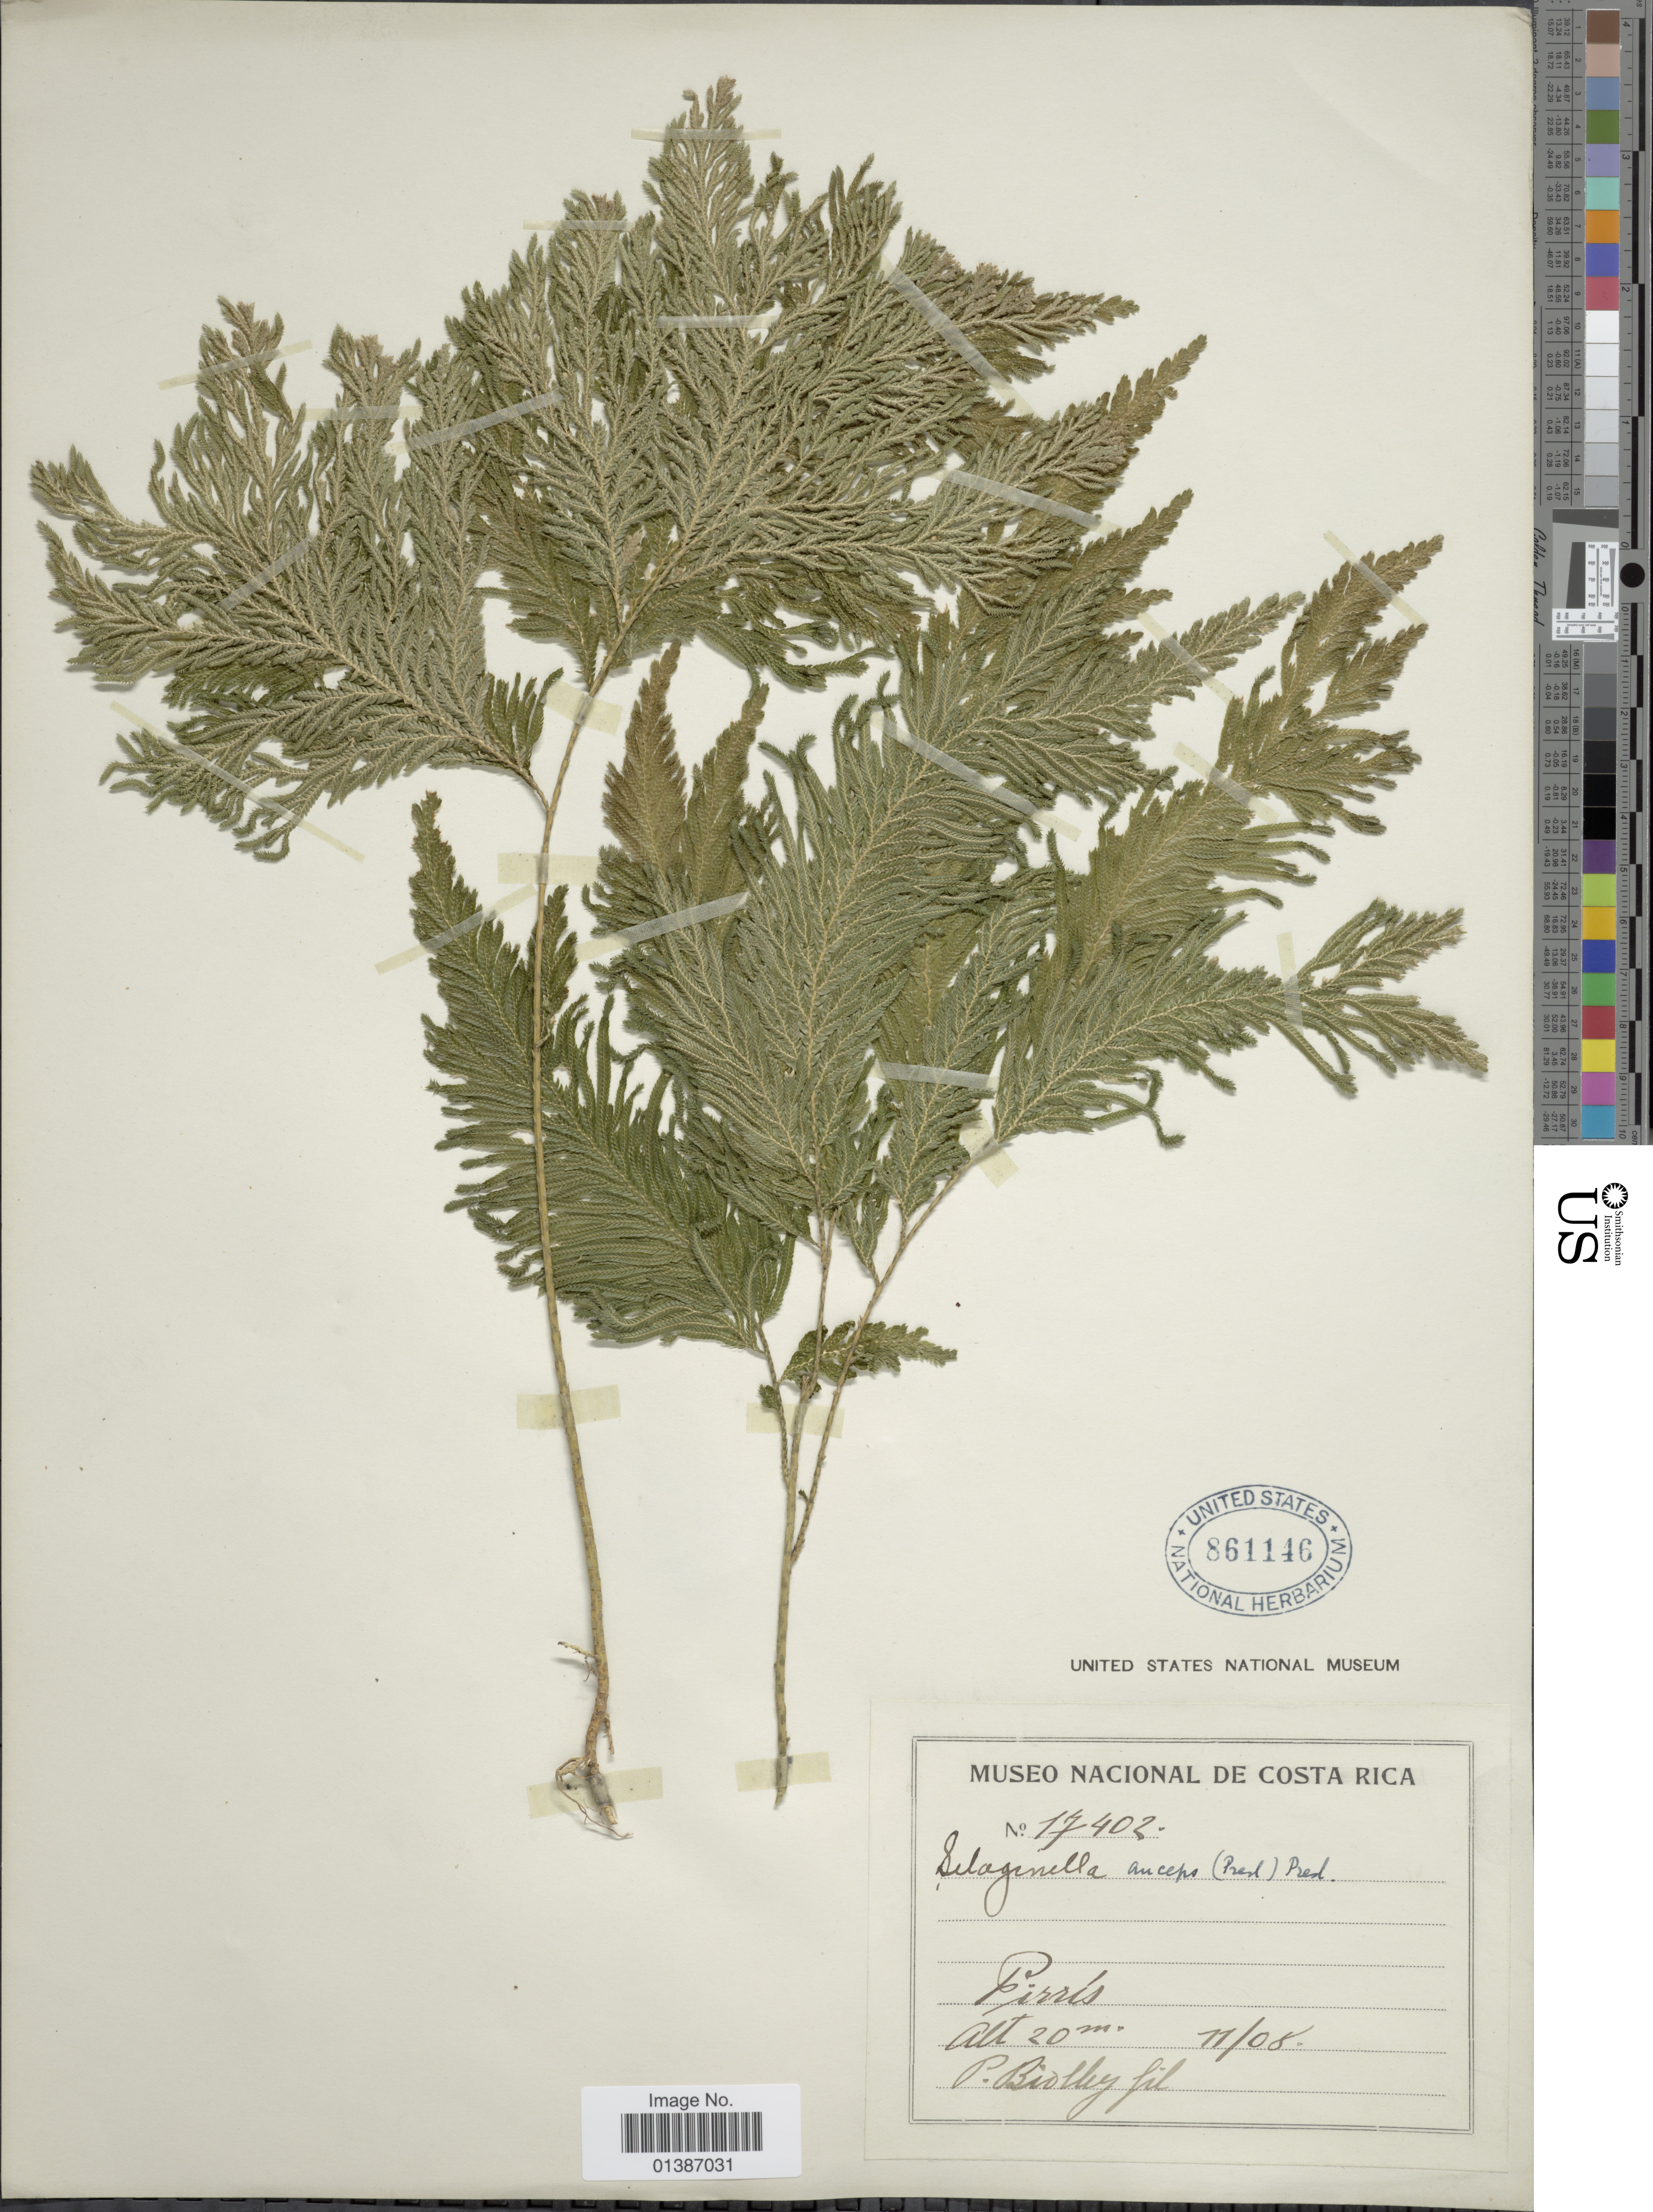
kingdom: Plantae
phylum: Tracheophyta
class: Lycopodiopsida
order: Selaginellales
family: Selaginellaceae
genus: Selaginella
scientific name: Selaginella anceps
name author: (C. Presl)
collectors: P. Biolley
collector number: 17402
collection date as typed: Transcribed d/m/y: /11/8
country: Costa Rica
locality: Pirrís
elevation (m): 20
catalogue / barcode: US 861146